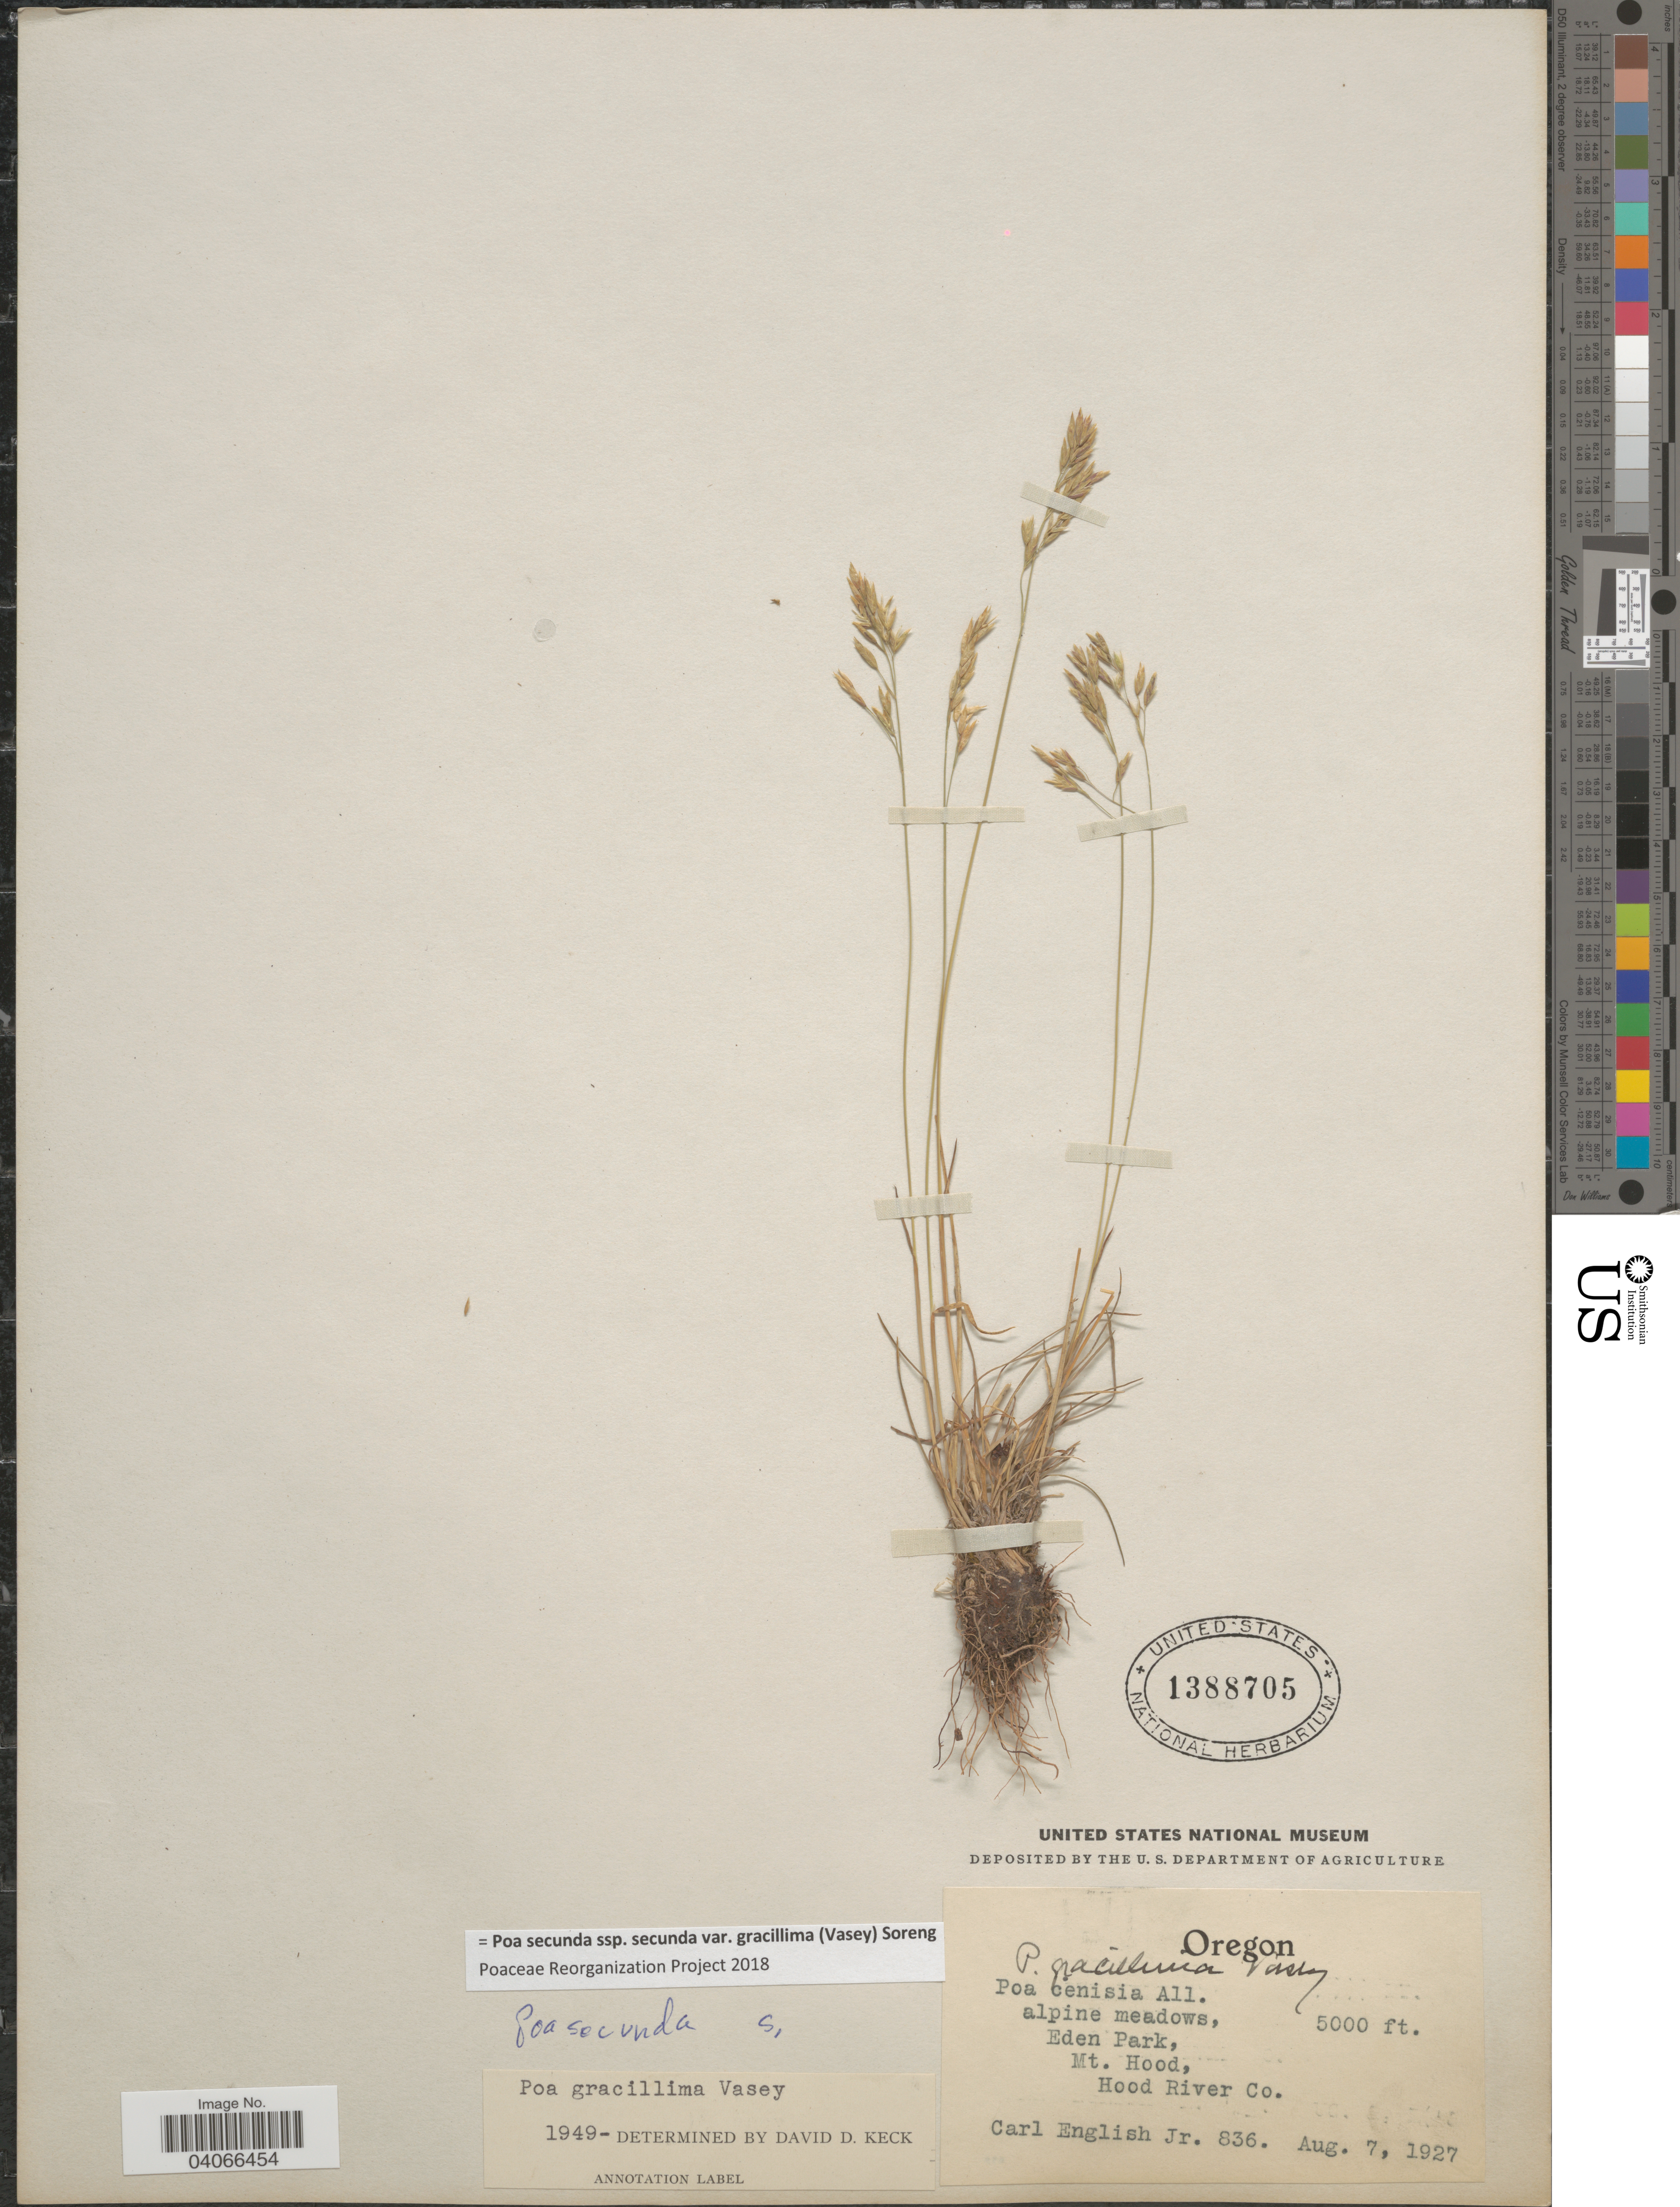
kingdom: Plantae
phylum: Tracheophyta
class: Liliopsida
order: Poales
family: Poaceae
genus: Poa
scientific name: Poa secunda subsp. secunda var. gracillima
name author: (Vasey) Soreng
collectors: C. English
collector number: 836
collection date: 1927-08-07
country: United States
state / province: Oregon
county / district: Hood River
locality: Eden Park, Mt. Hood, Hood River Co.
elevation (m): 1524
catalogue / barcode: US 1388705